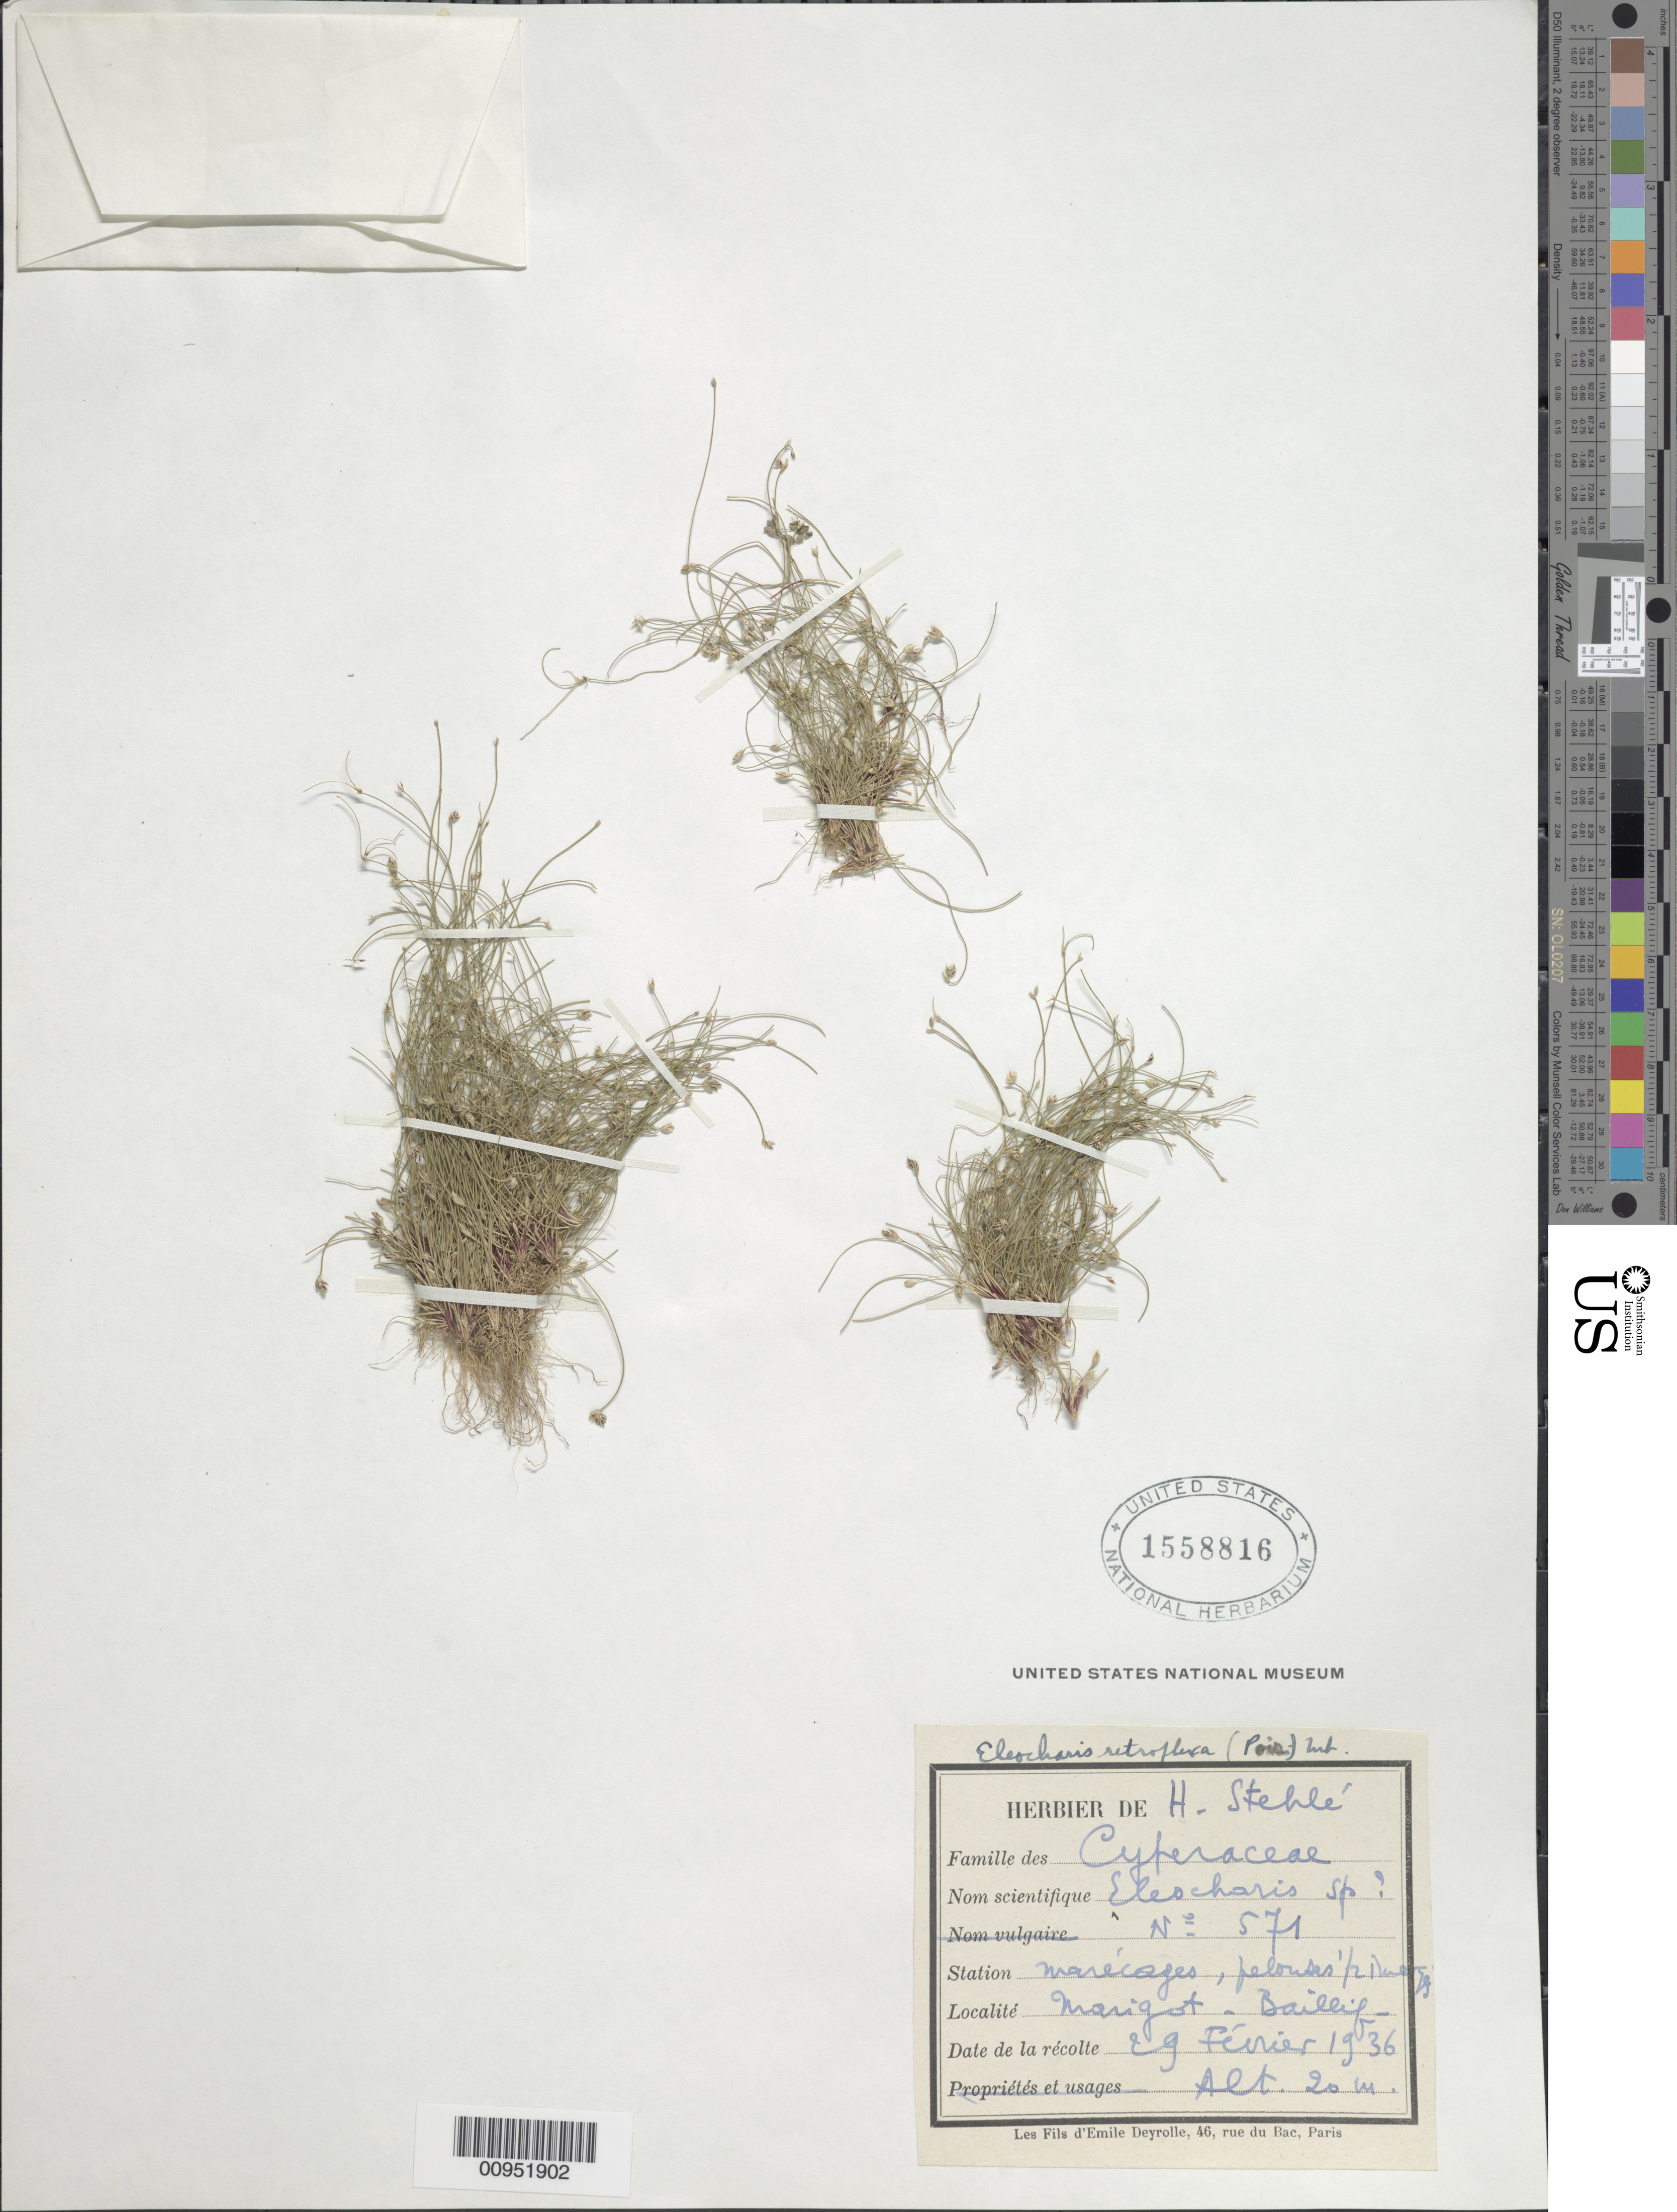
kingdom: Plantae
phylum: Tracheophyta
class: Liliopsida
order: Poales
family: Cyperaceae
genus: Eleocharis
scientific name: Eleocharis retroflexa subsp. retroflexa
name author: (Poir.) Urb.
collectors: H. Stehlé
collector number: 571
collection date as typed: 29 Feb 1936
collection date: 1936-02-29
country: Guadeloupe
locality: Marigot a Baillif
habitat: Marécages, pelouses 1/2 ".."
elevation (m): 20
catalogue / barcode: US 1558816